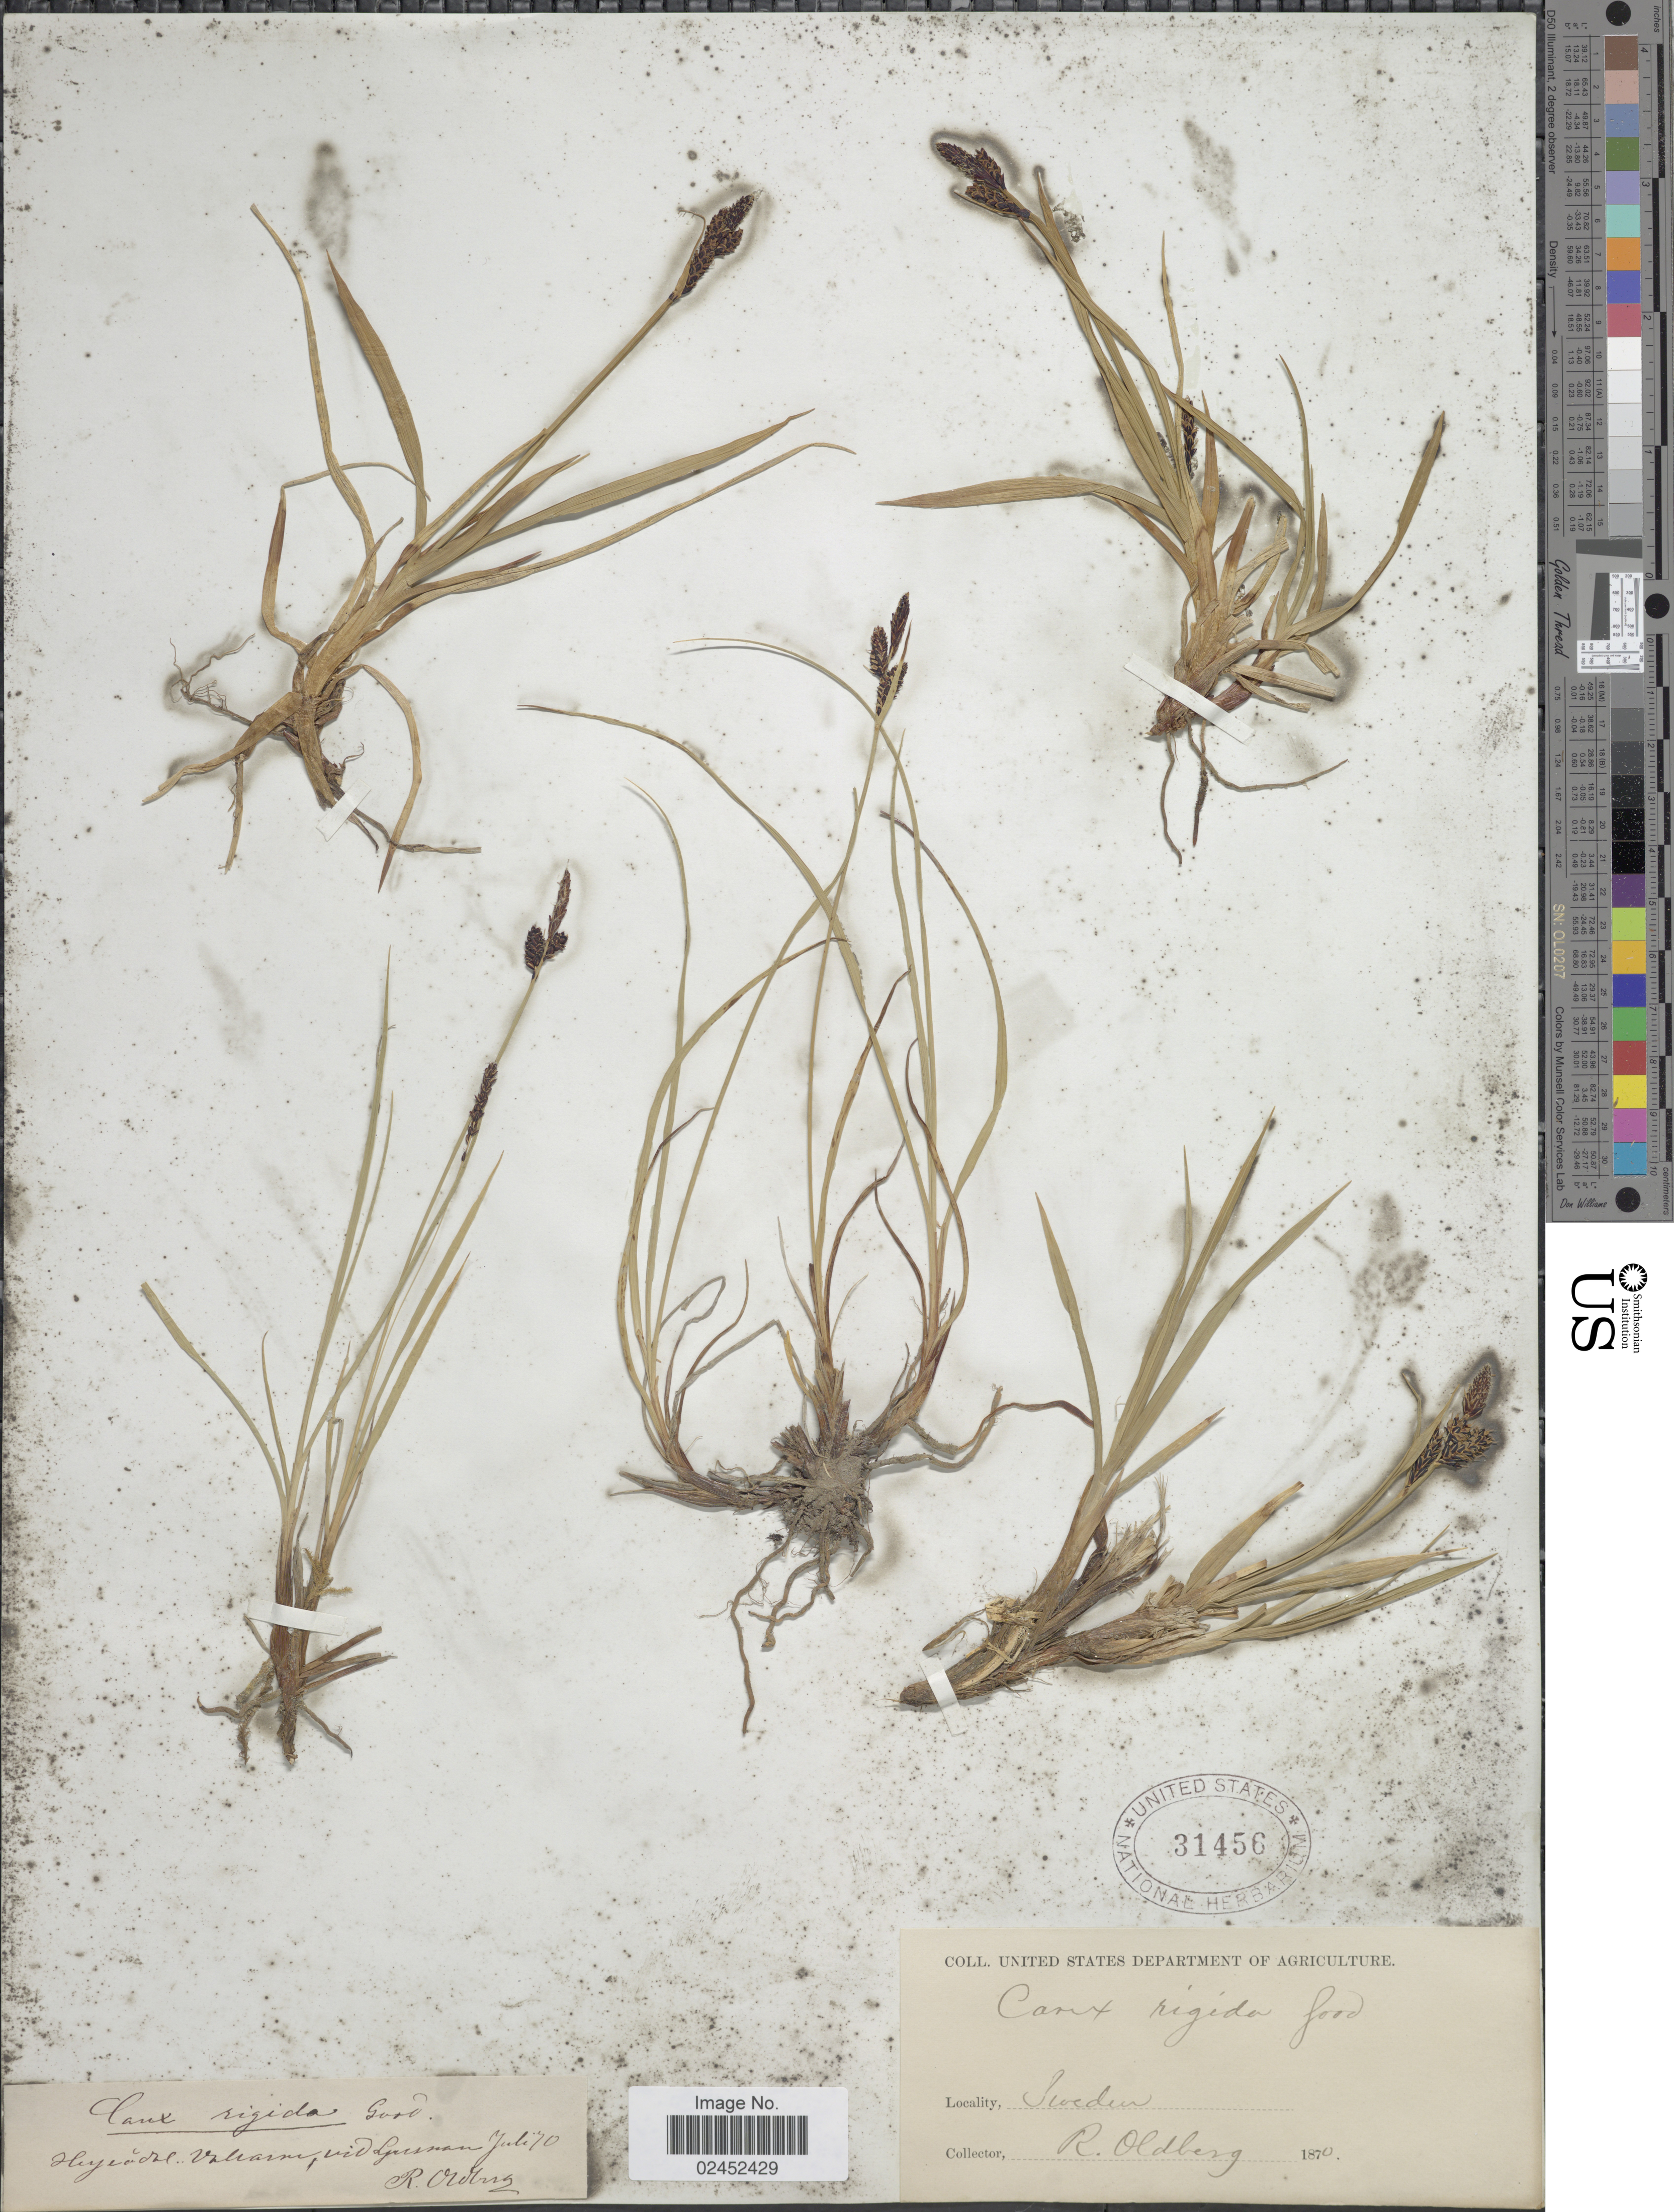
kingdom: Plantae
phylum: Tracheophyta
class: Liliopsida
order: Poales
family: Cyperaceae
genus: Carex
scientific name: Carex bigelowii subsp. bigelowii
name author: Torr. ex Schwein.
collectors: R. Oldberg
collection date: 1870-07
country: Sweden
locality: Sweden, Heyeådalen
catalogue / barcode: US 31456